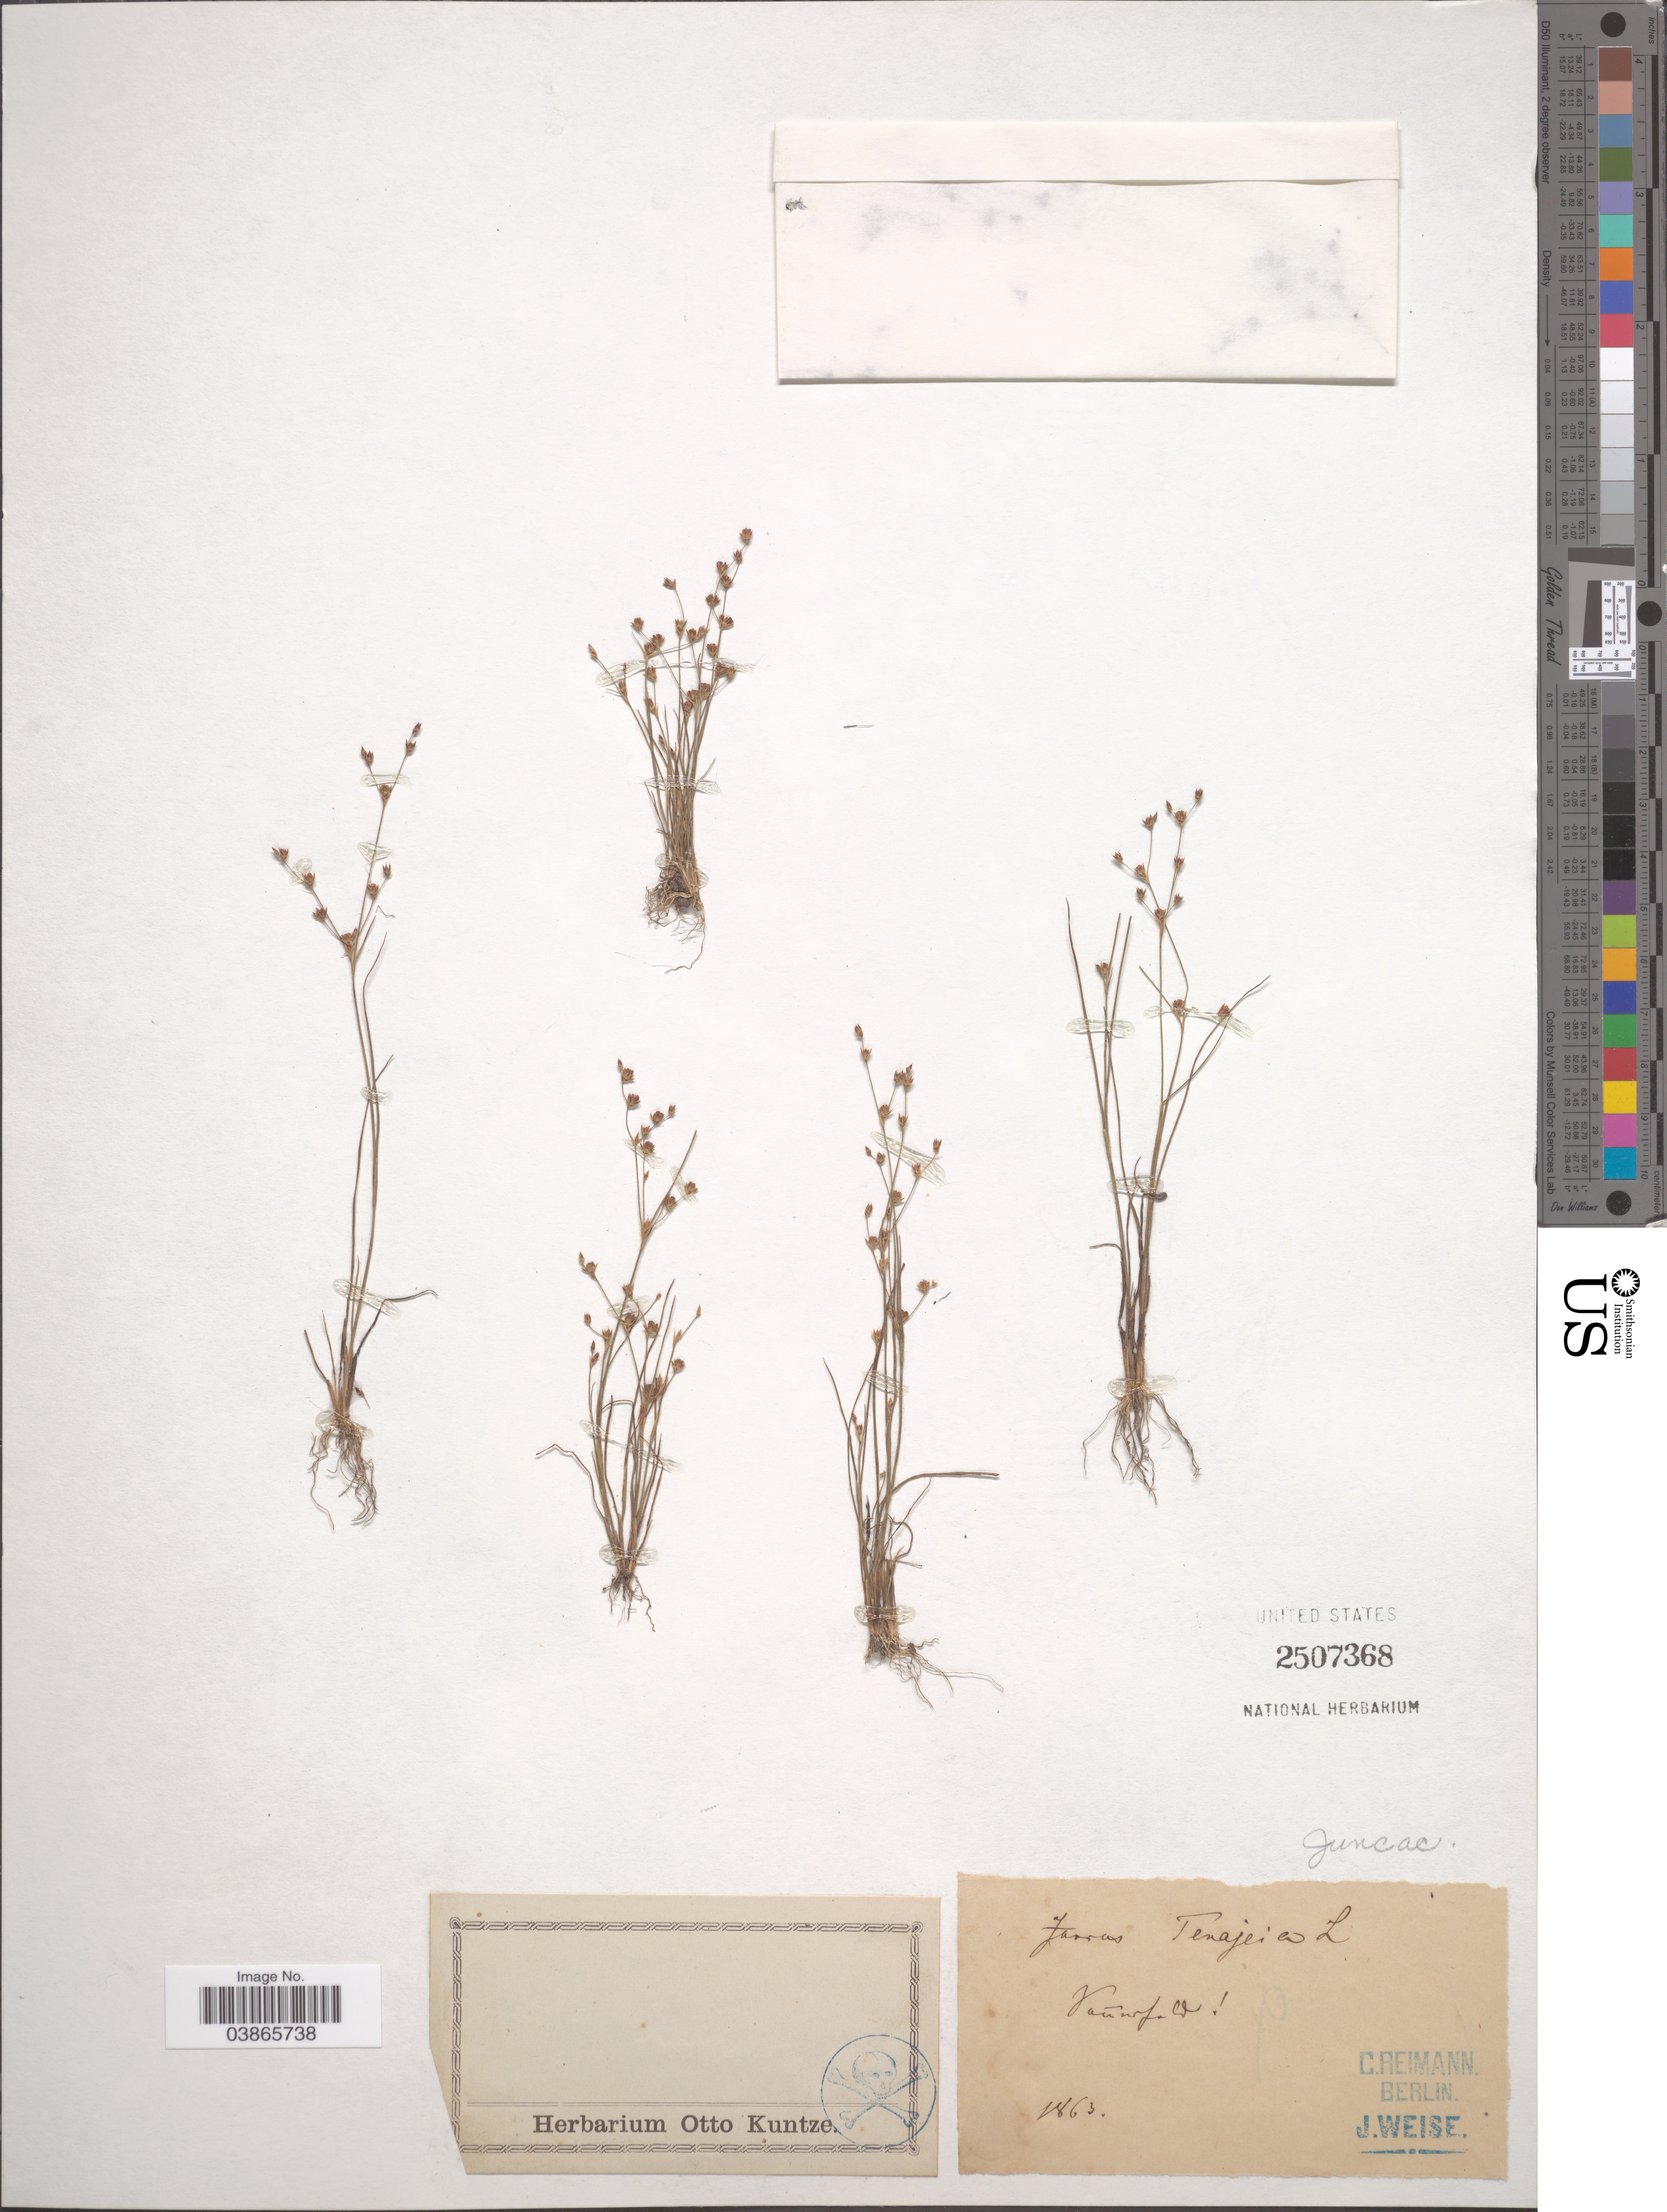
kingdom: Plantae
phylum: Tracheophyta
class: Liliopsida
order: Poales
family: Juncaceae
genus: Juncus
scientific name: Juncus tenageia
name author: Ehrh. ex L. f.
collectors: J. Weise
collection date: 1863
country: Germany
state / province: Berlin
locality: [illegible text].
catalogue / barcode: US 2507368